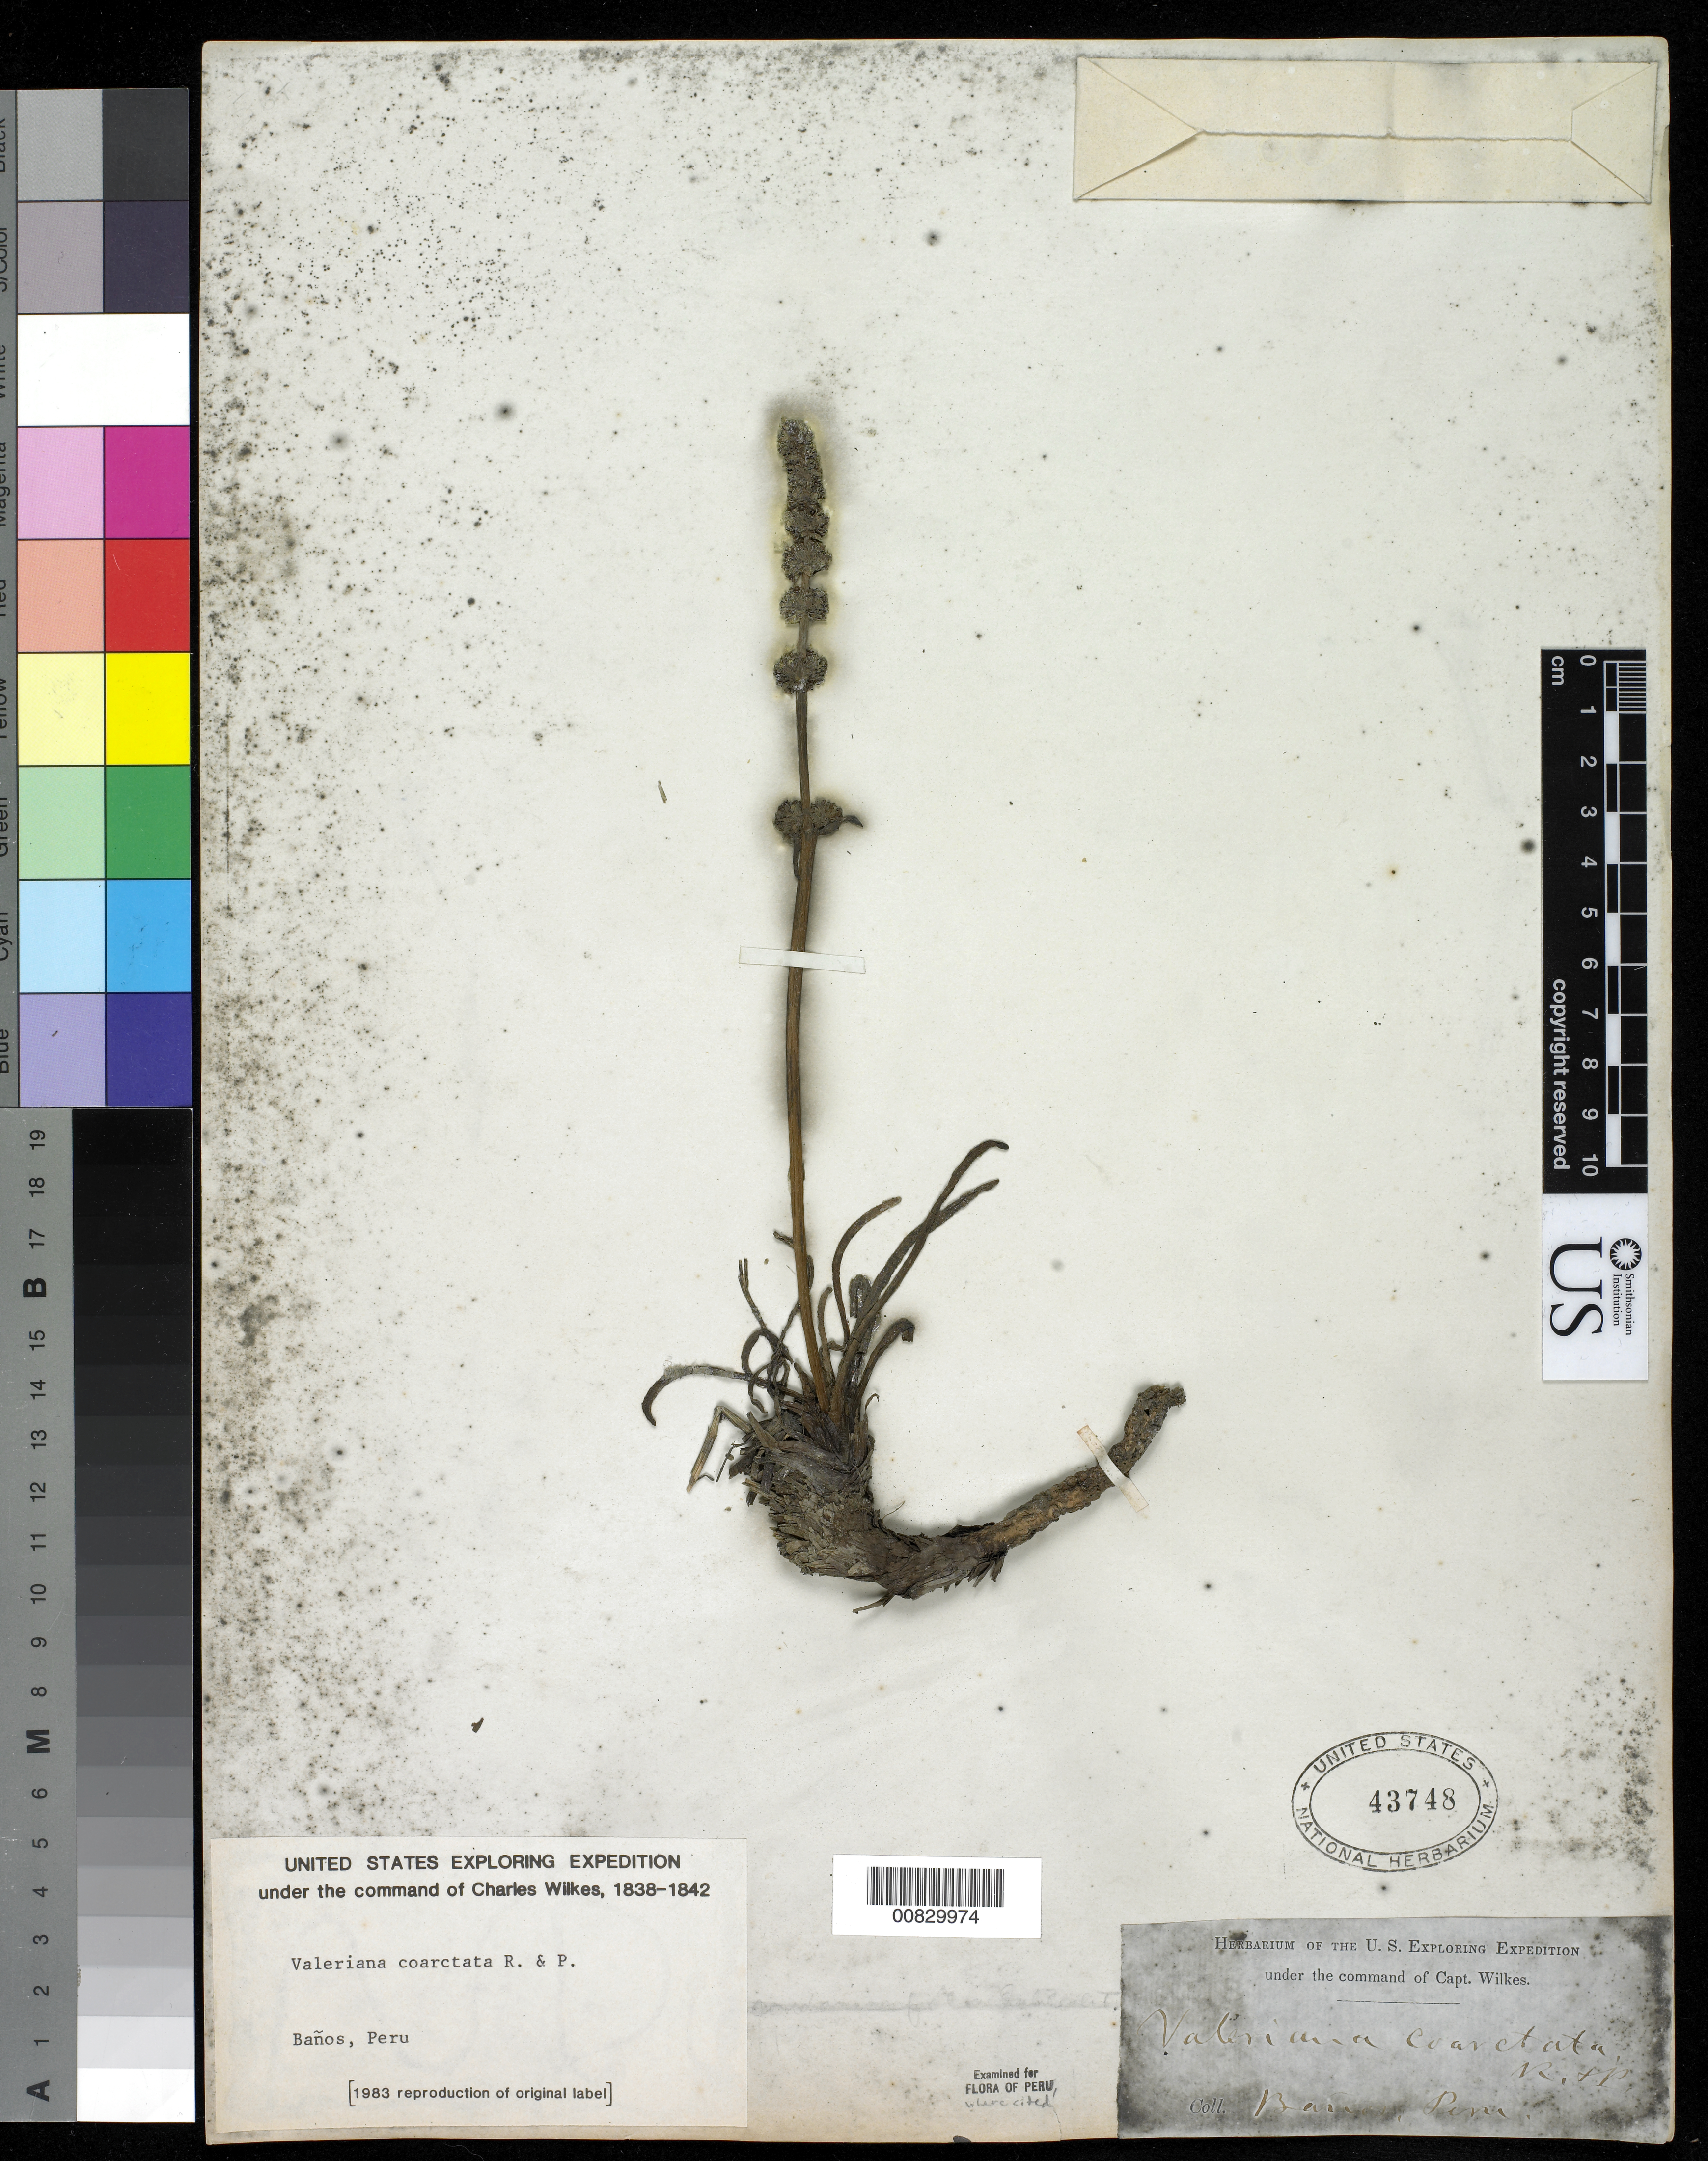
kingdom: Plantae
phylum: Tracheophyta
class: Magnoliopsida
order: Dipsacales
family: Caprifoliaceae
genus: Valeriana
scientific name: Valeriana coarctata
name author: Ruiz & Pav.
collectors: Wilkes Explor. Exped.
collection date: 1838/1842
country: Peru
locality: Banos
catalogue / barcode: US 43748